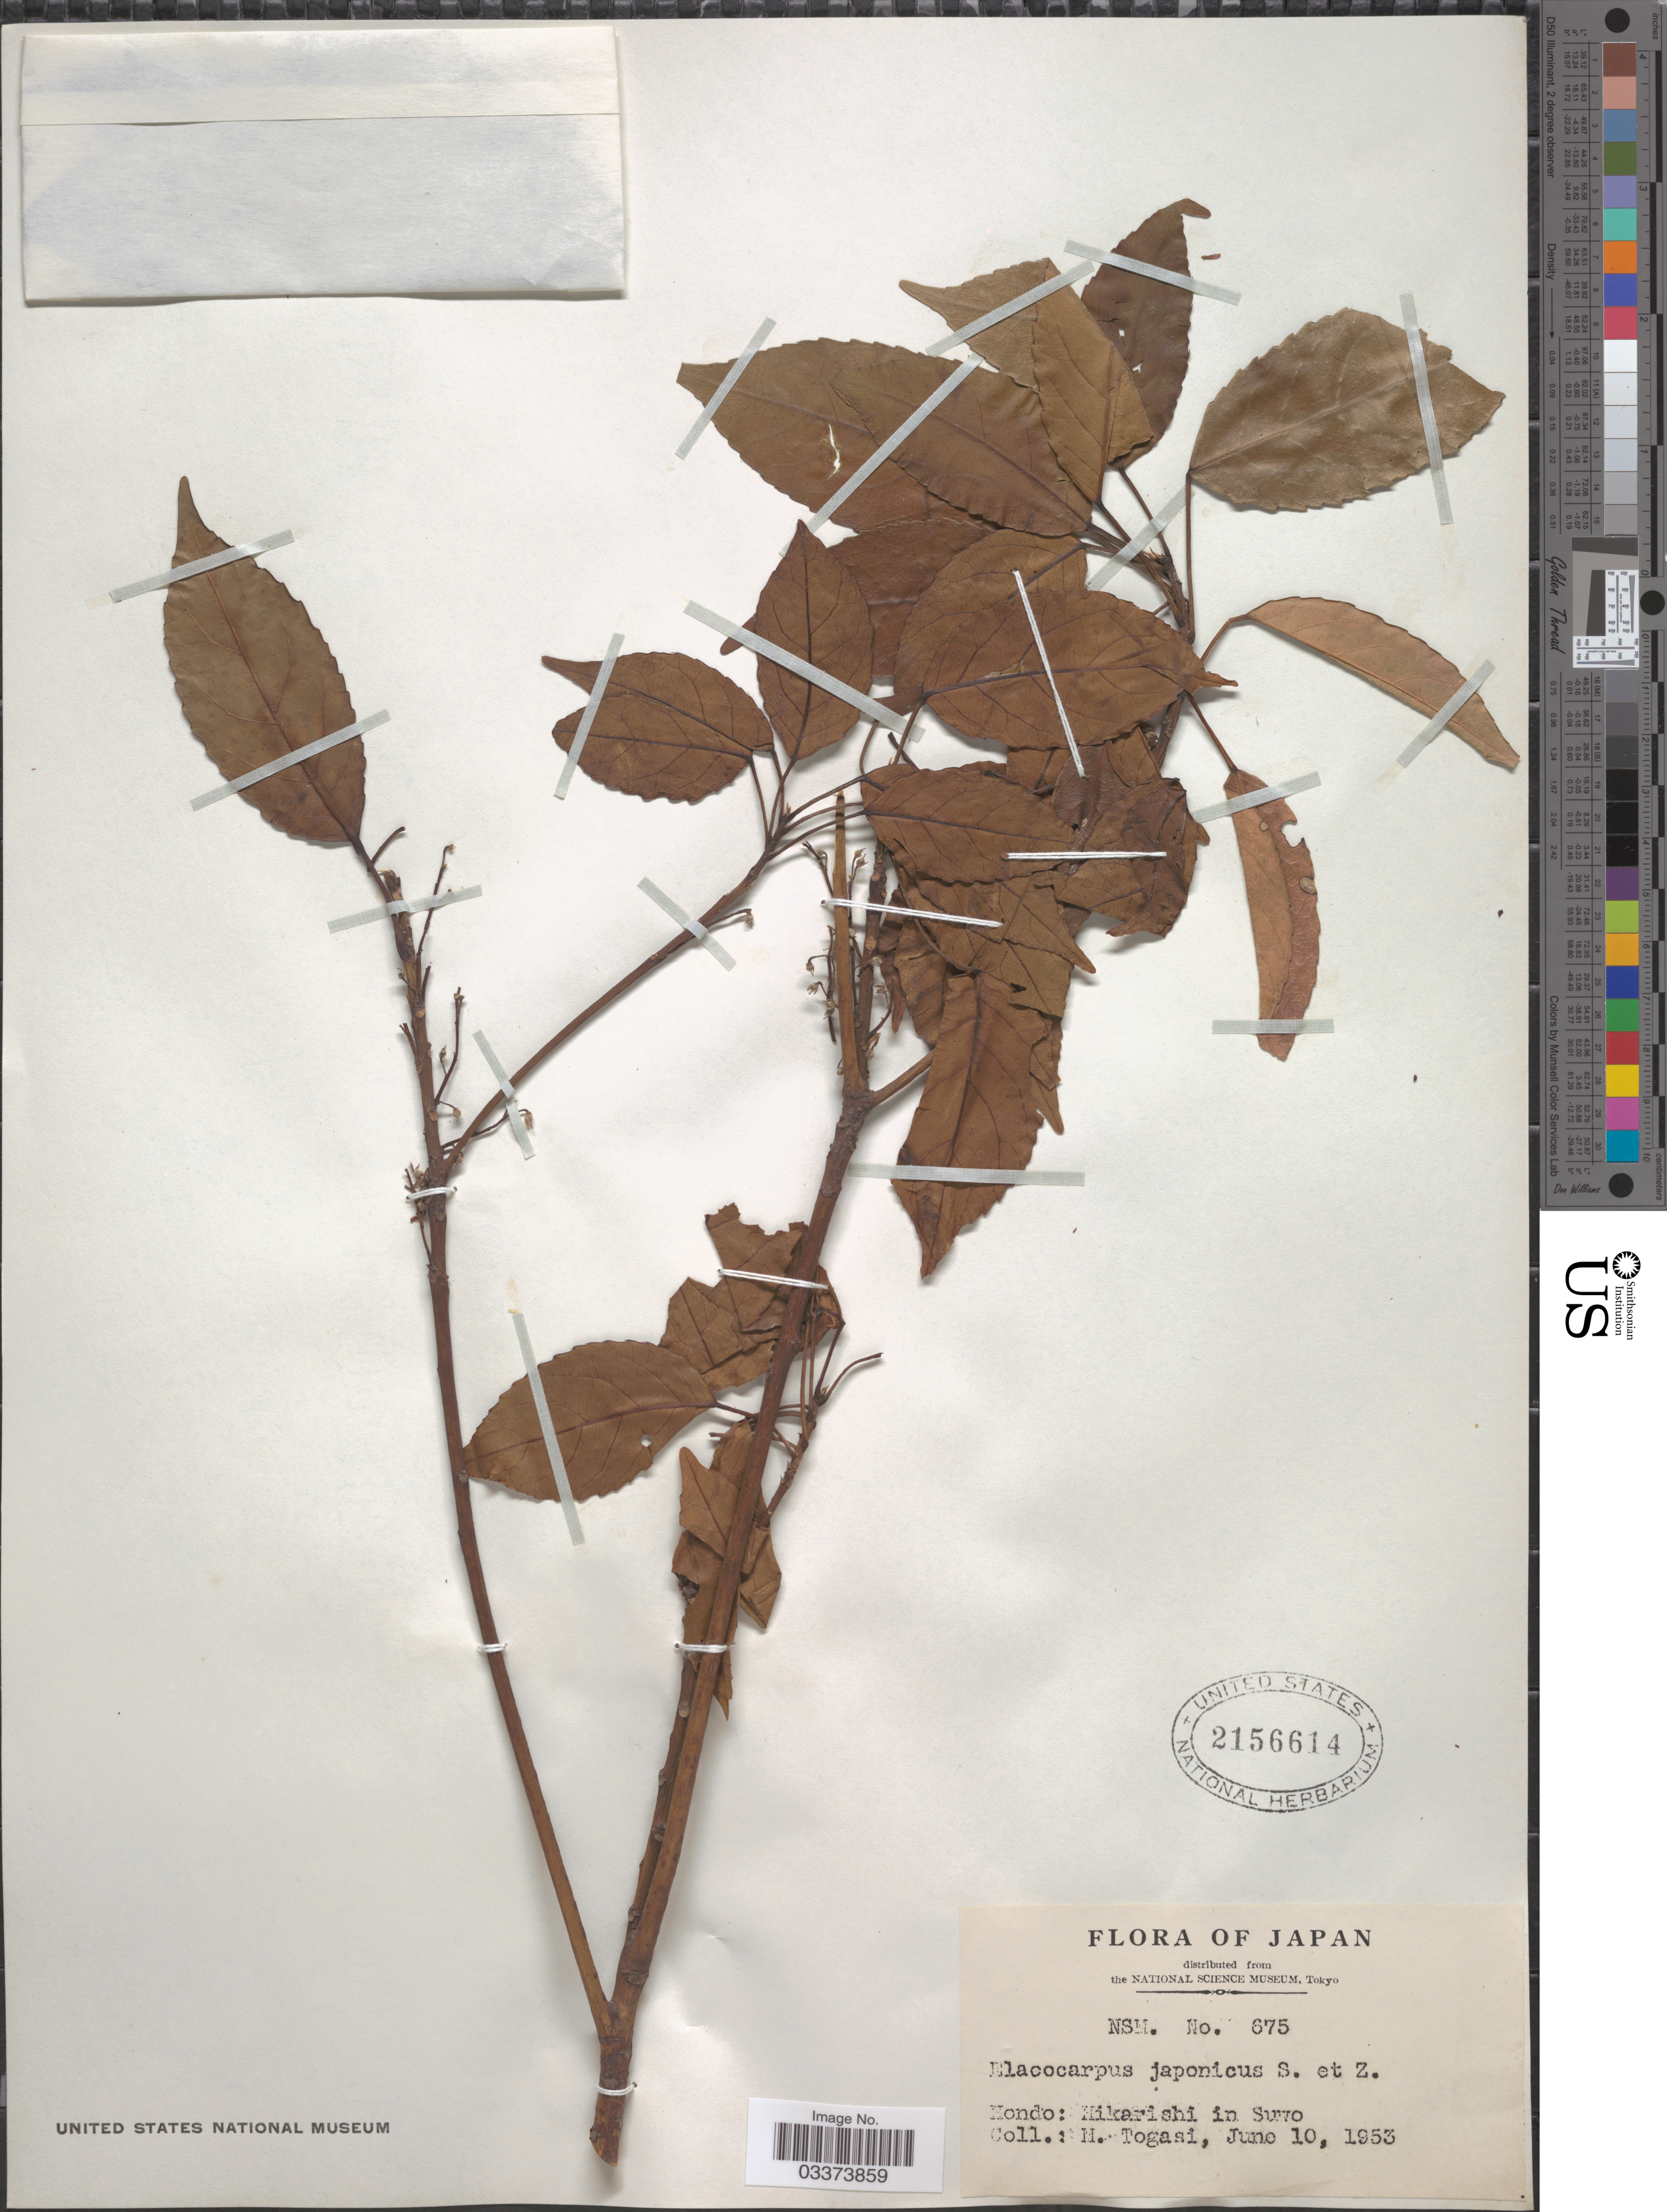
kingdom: Plantae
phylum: Tracheophyta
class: Magnoliopsida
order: Oxalidales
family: Elaeocarpaceae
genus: Elaeocarpus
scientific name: Elaeocarpus japonicus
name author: Siebold & Zucc.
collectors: M. Togasi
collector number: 675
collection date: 1953-06-10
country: Japan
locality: Hondo, Hikarishi in Suwo.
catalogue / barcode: US 2156614